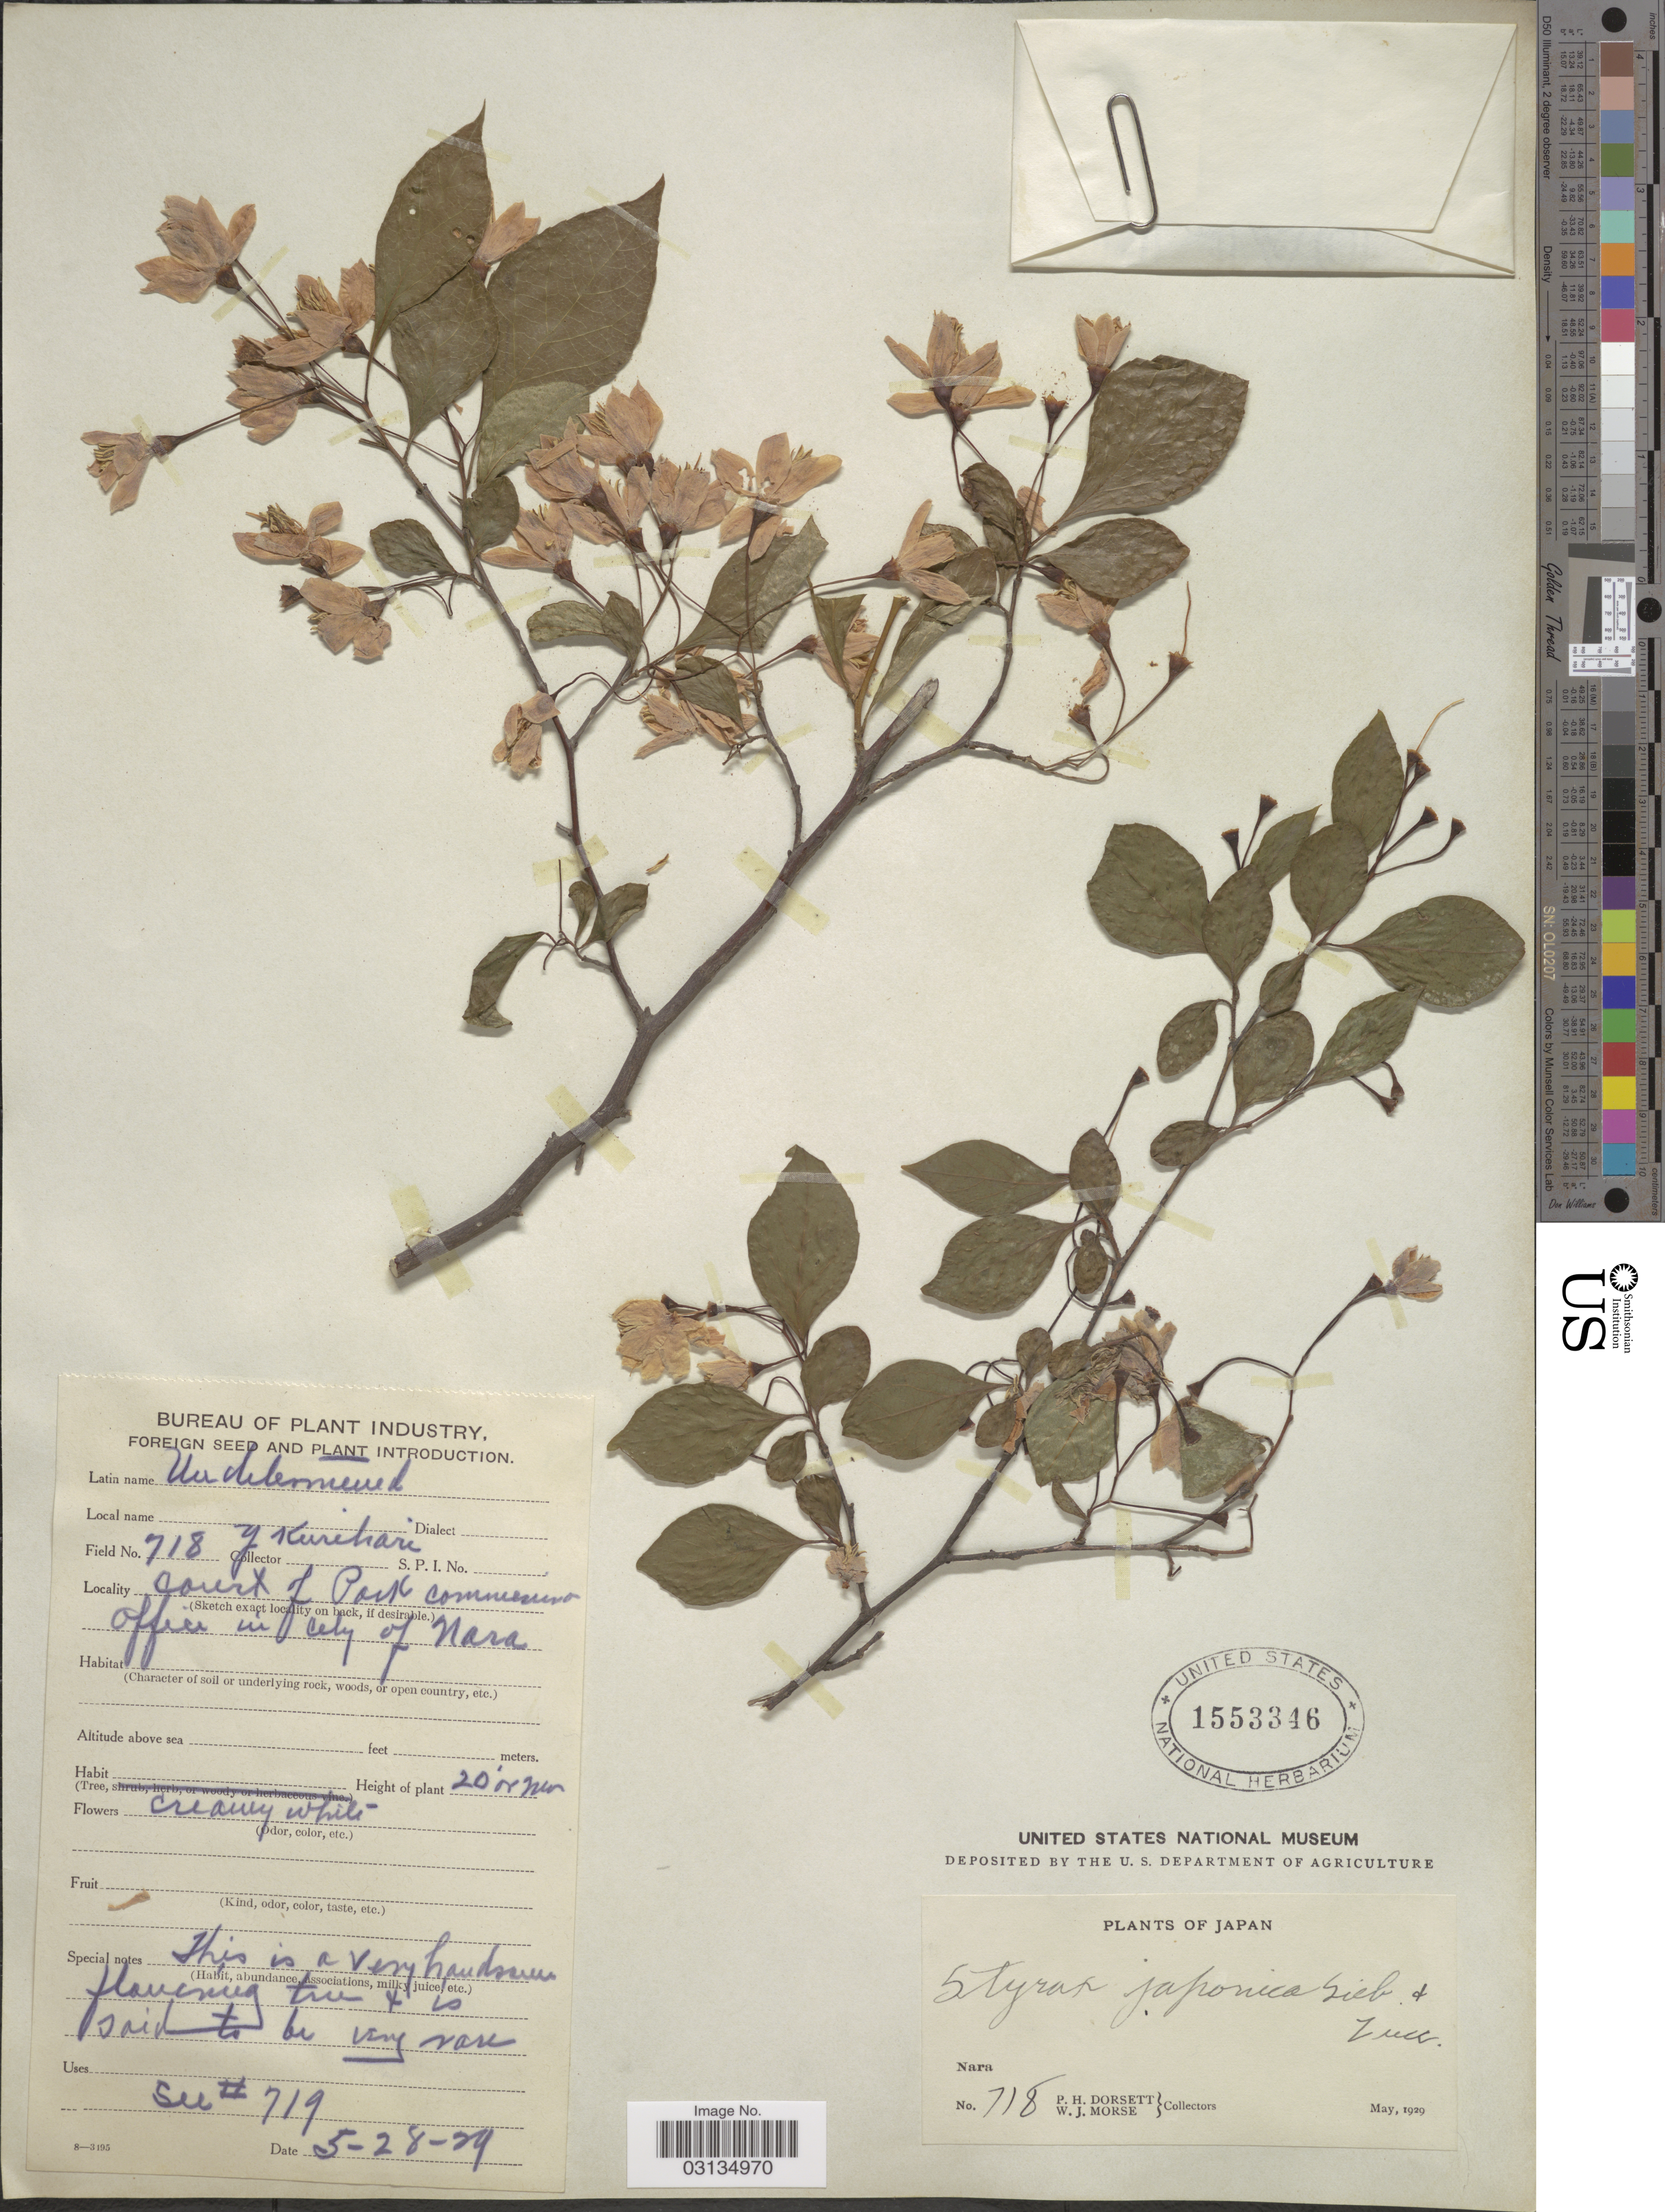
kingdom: Plantae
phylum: Tracheophyta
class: Magnoliopsida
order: Ericales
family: Styracaceae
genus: Styrax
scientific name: Styrax japonicus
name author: Siebold & Zucc.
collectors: P. H. Dorsett, W. J. Morse & Y. Kurihari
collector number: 718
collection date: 1929-05-28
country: Japan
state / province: Nara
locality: Court of Park. City of Nara.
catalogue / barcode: US 1553346